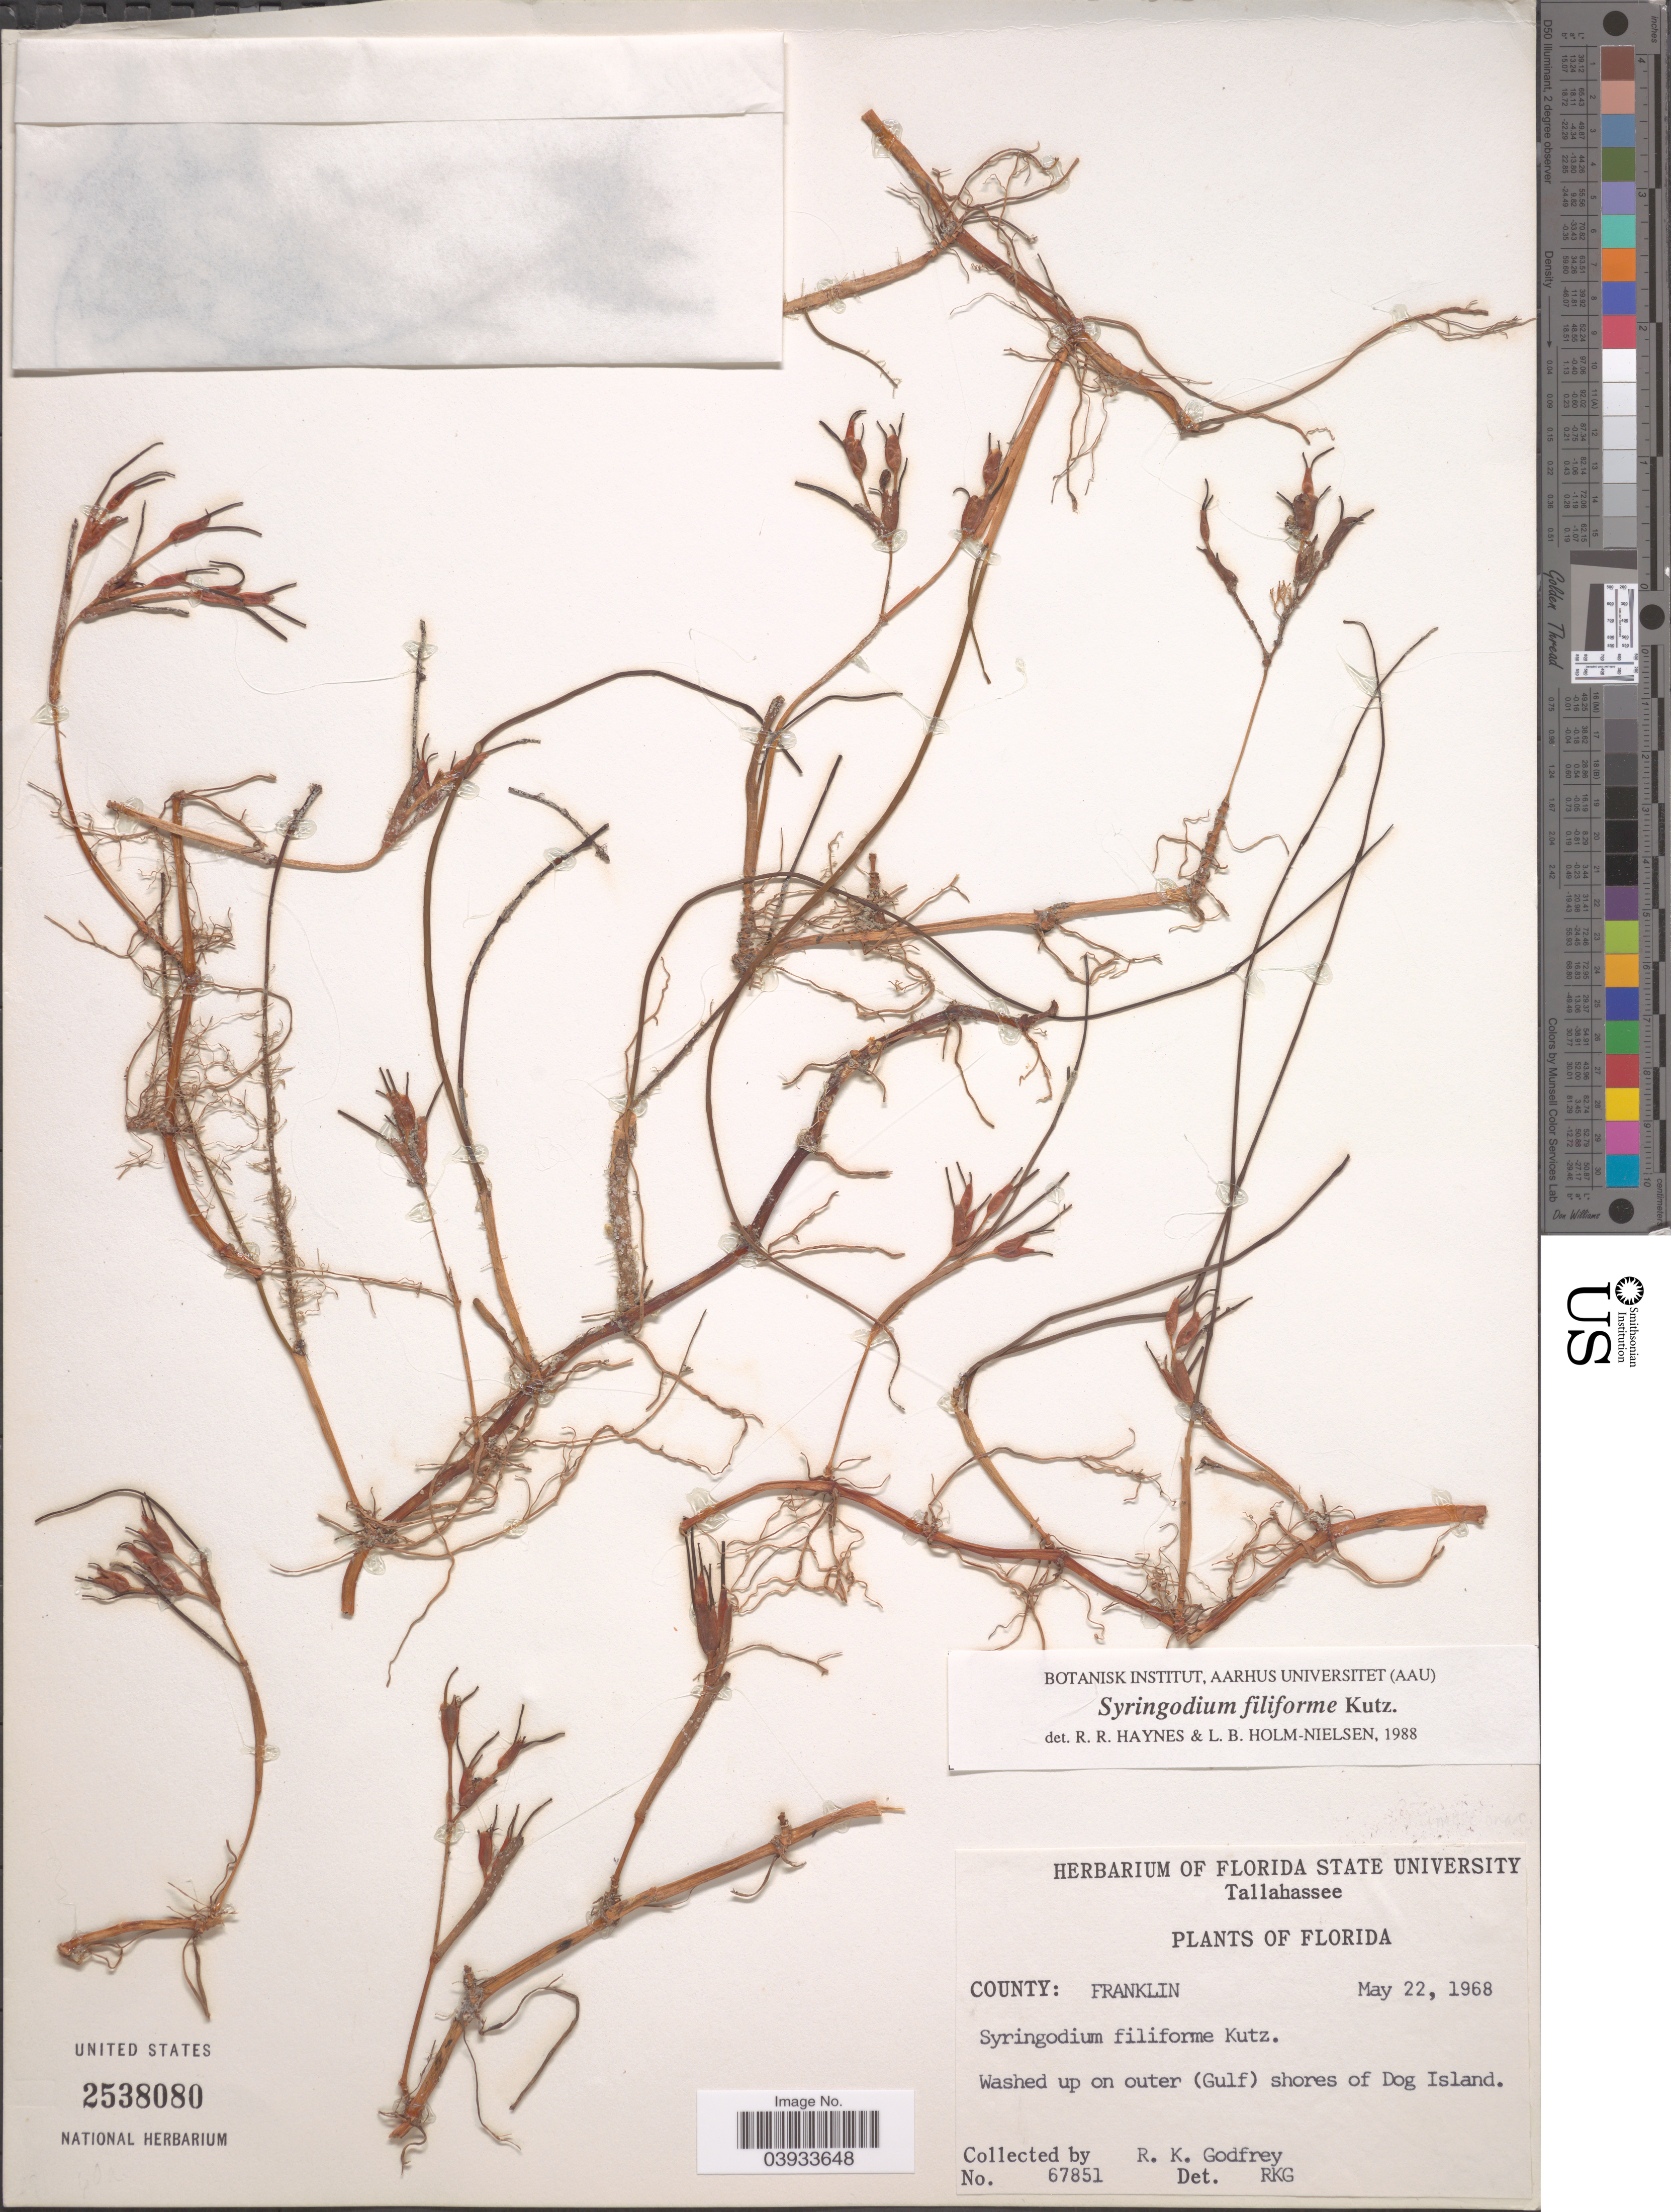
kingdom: Plantae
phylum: Tracheophyta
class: Liliopsida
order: Alismatales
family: Cymodoceaceae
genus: Syringodium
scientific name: Syringodium filiforme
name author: Kütz.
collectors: R. K. Godfrey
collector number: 67851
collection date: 1968-05-22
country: United States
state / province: Florida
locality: Tallahassee. County: Franklin. On outer (Gulf) shores of Dog Island.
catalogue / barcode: US 2538080